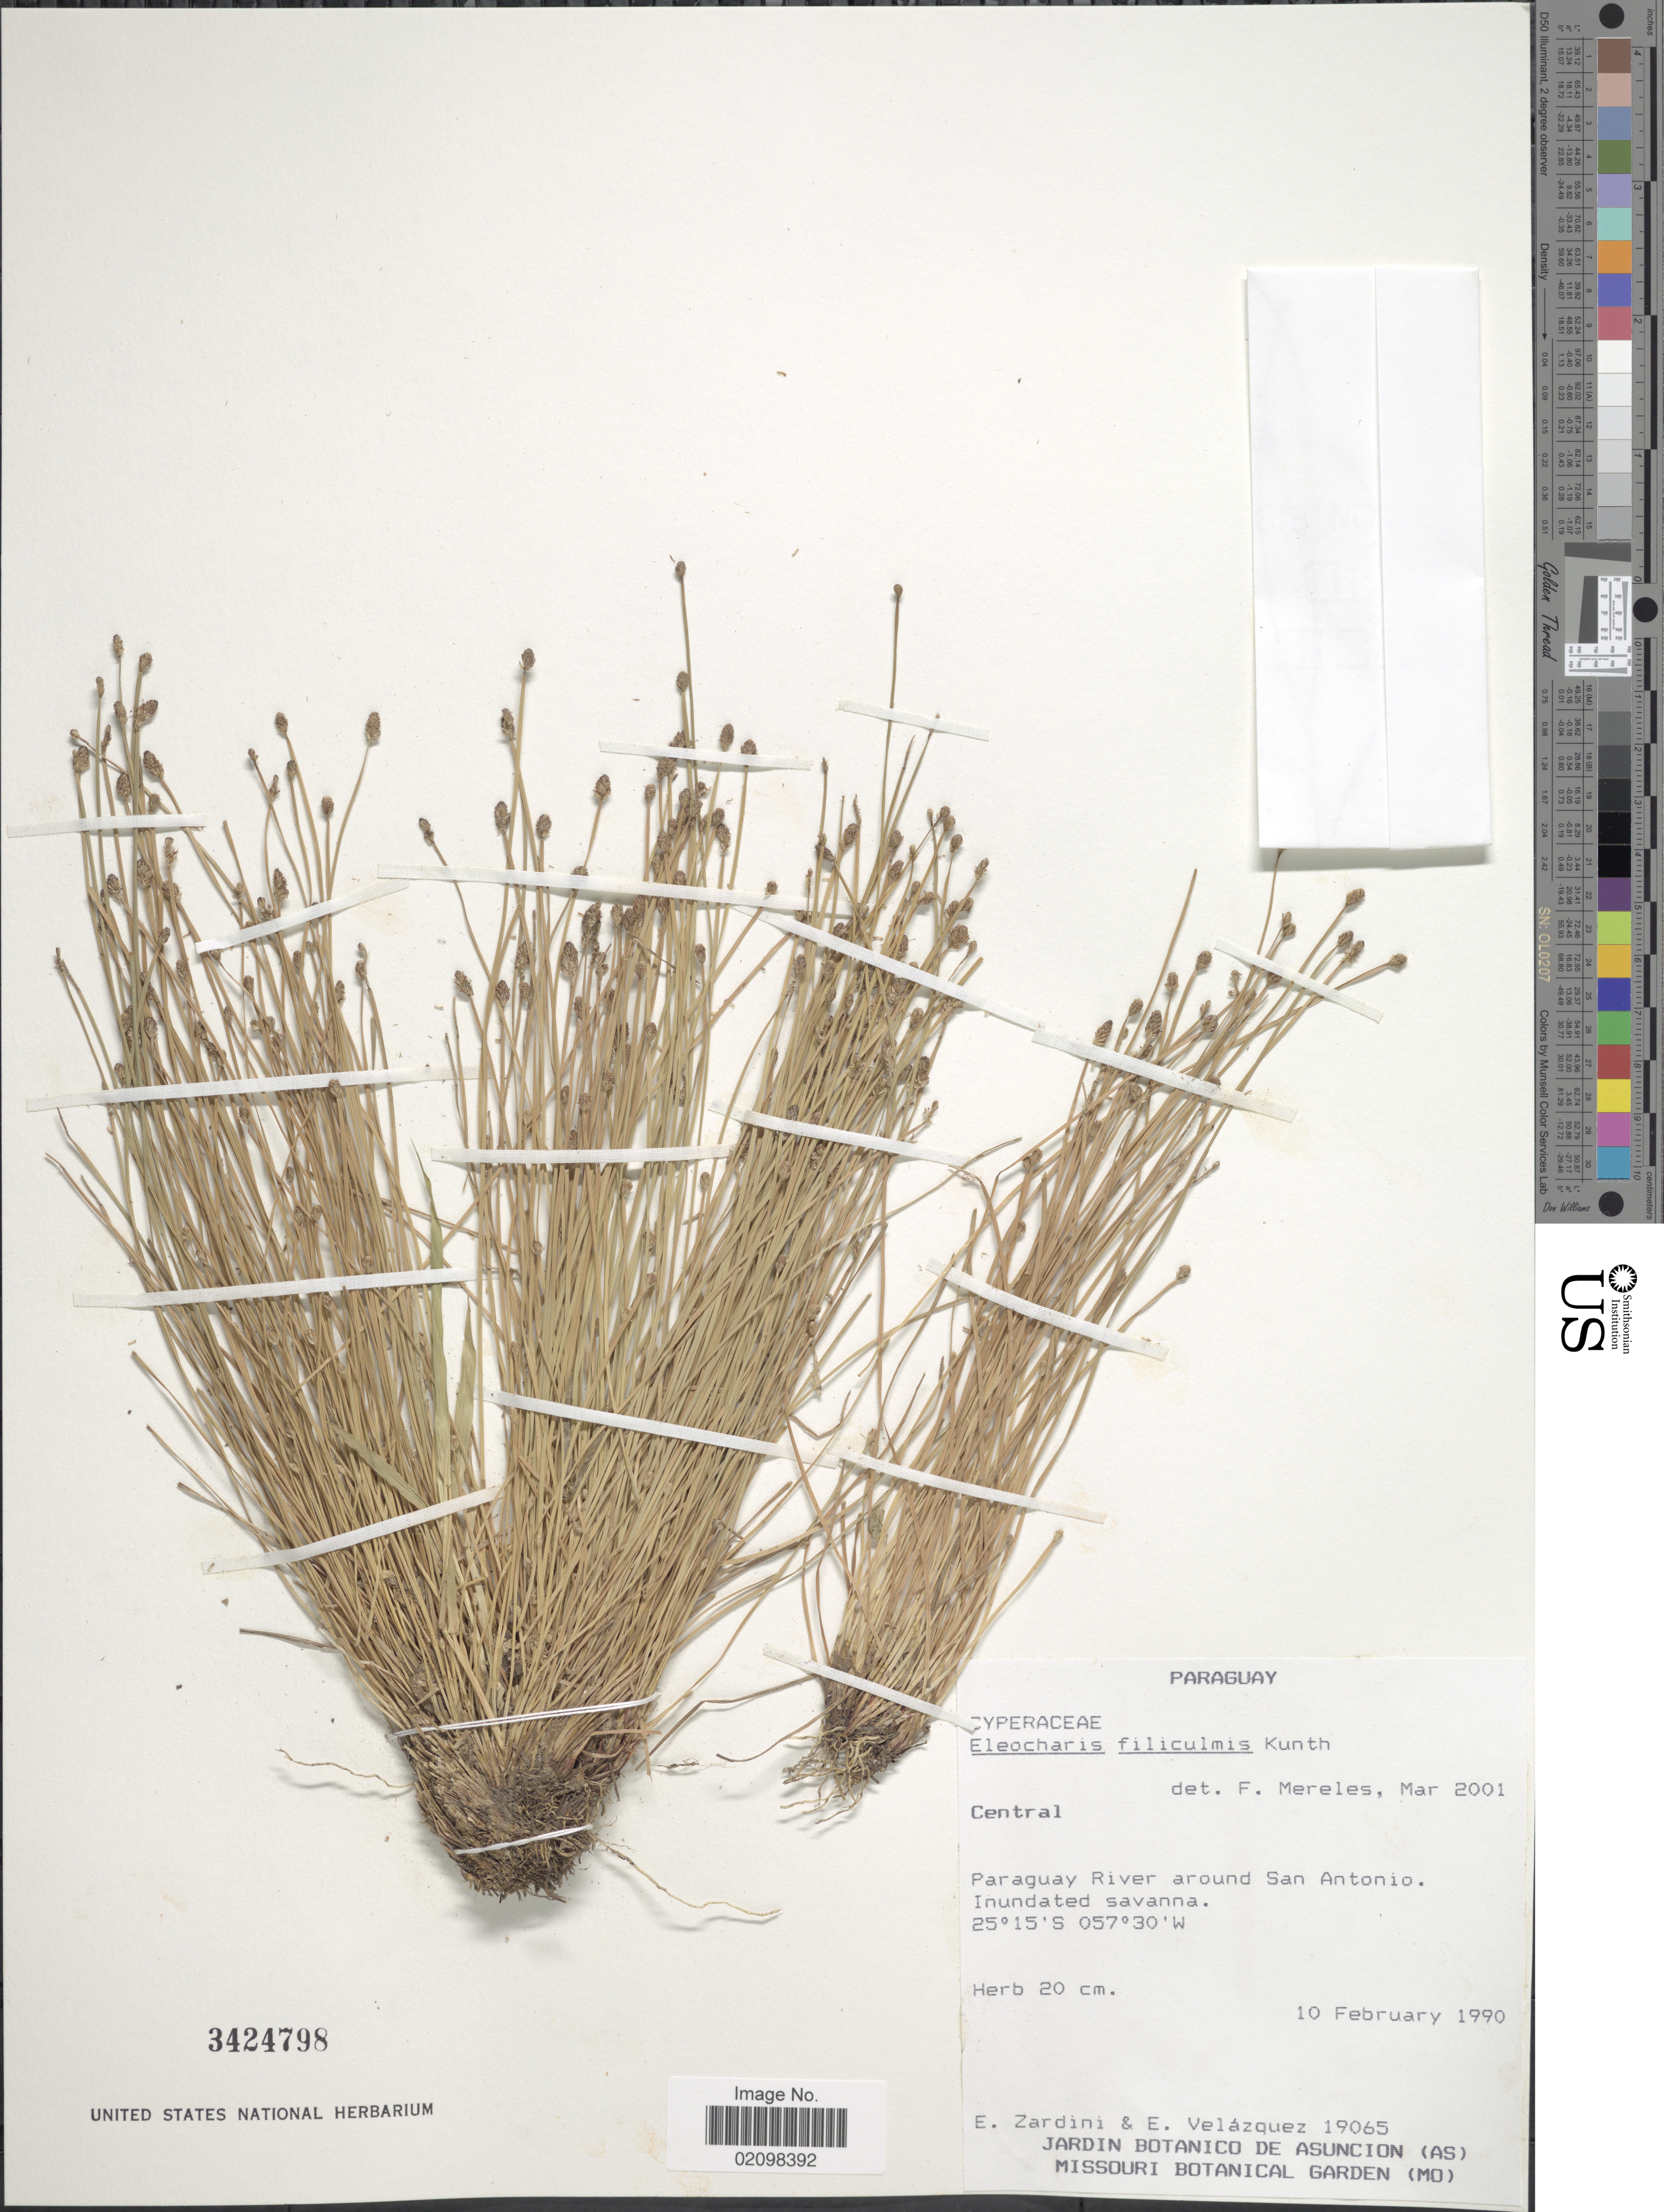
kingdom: Plantae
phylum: Tracheophyta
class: Liliopsida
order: Poales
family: Cyperaceae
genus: Eleocharis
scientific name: Eleocharis filiculmis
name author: Kunth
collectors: E. M. Zardini & E. Velázquez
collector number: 19065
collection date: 1990-02-10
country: Paraguay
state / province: Central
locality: Paraguay River around San Antonio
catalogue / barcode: US 3424798